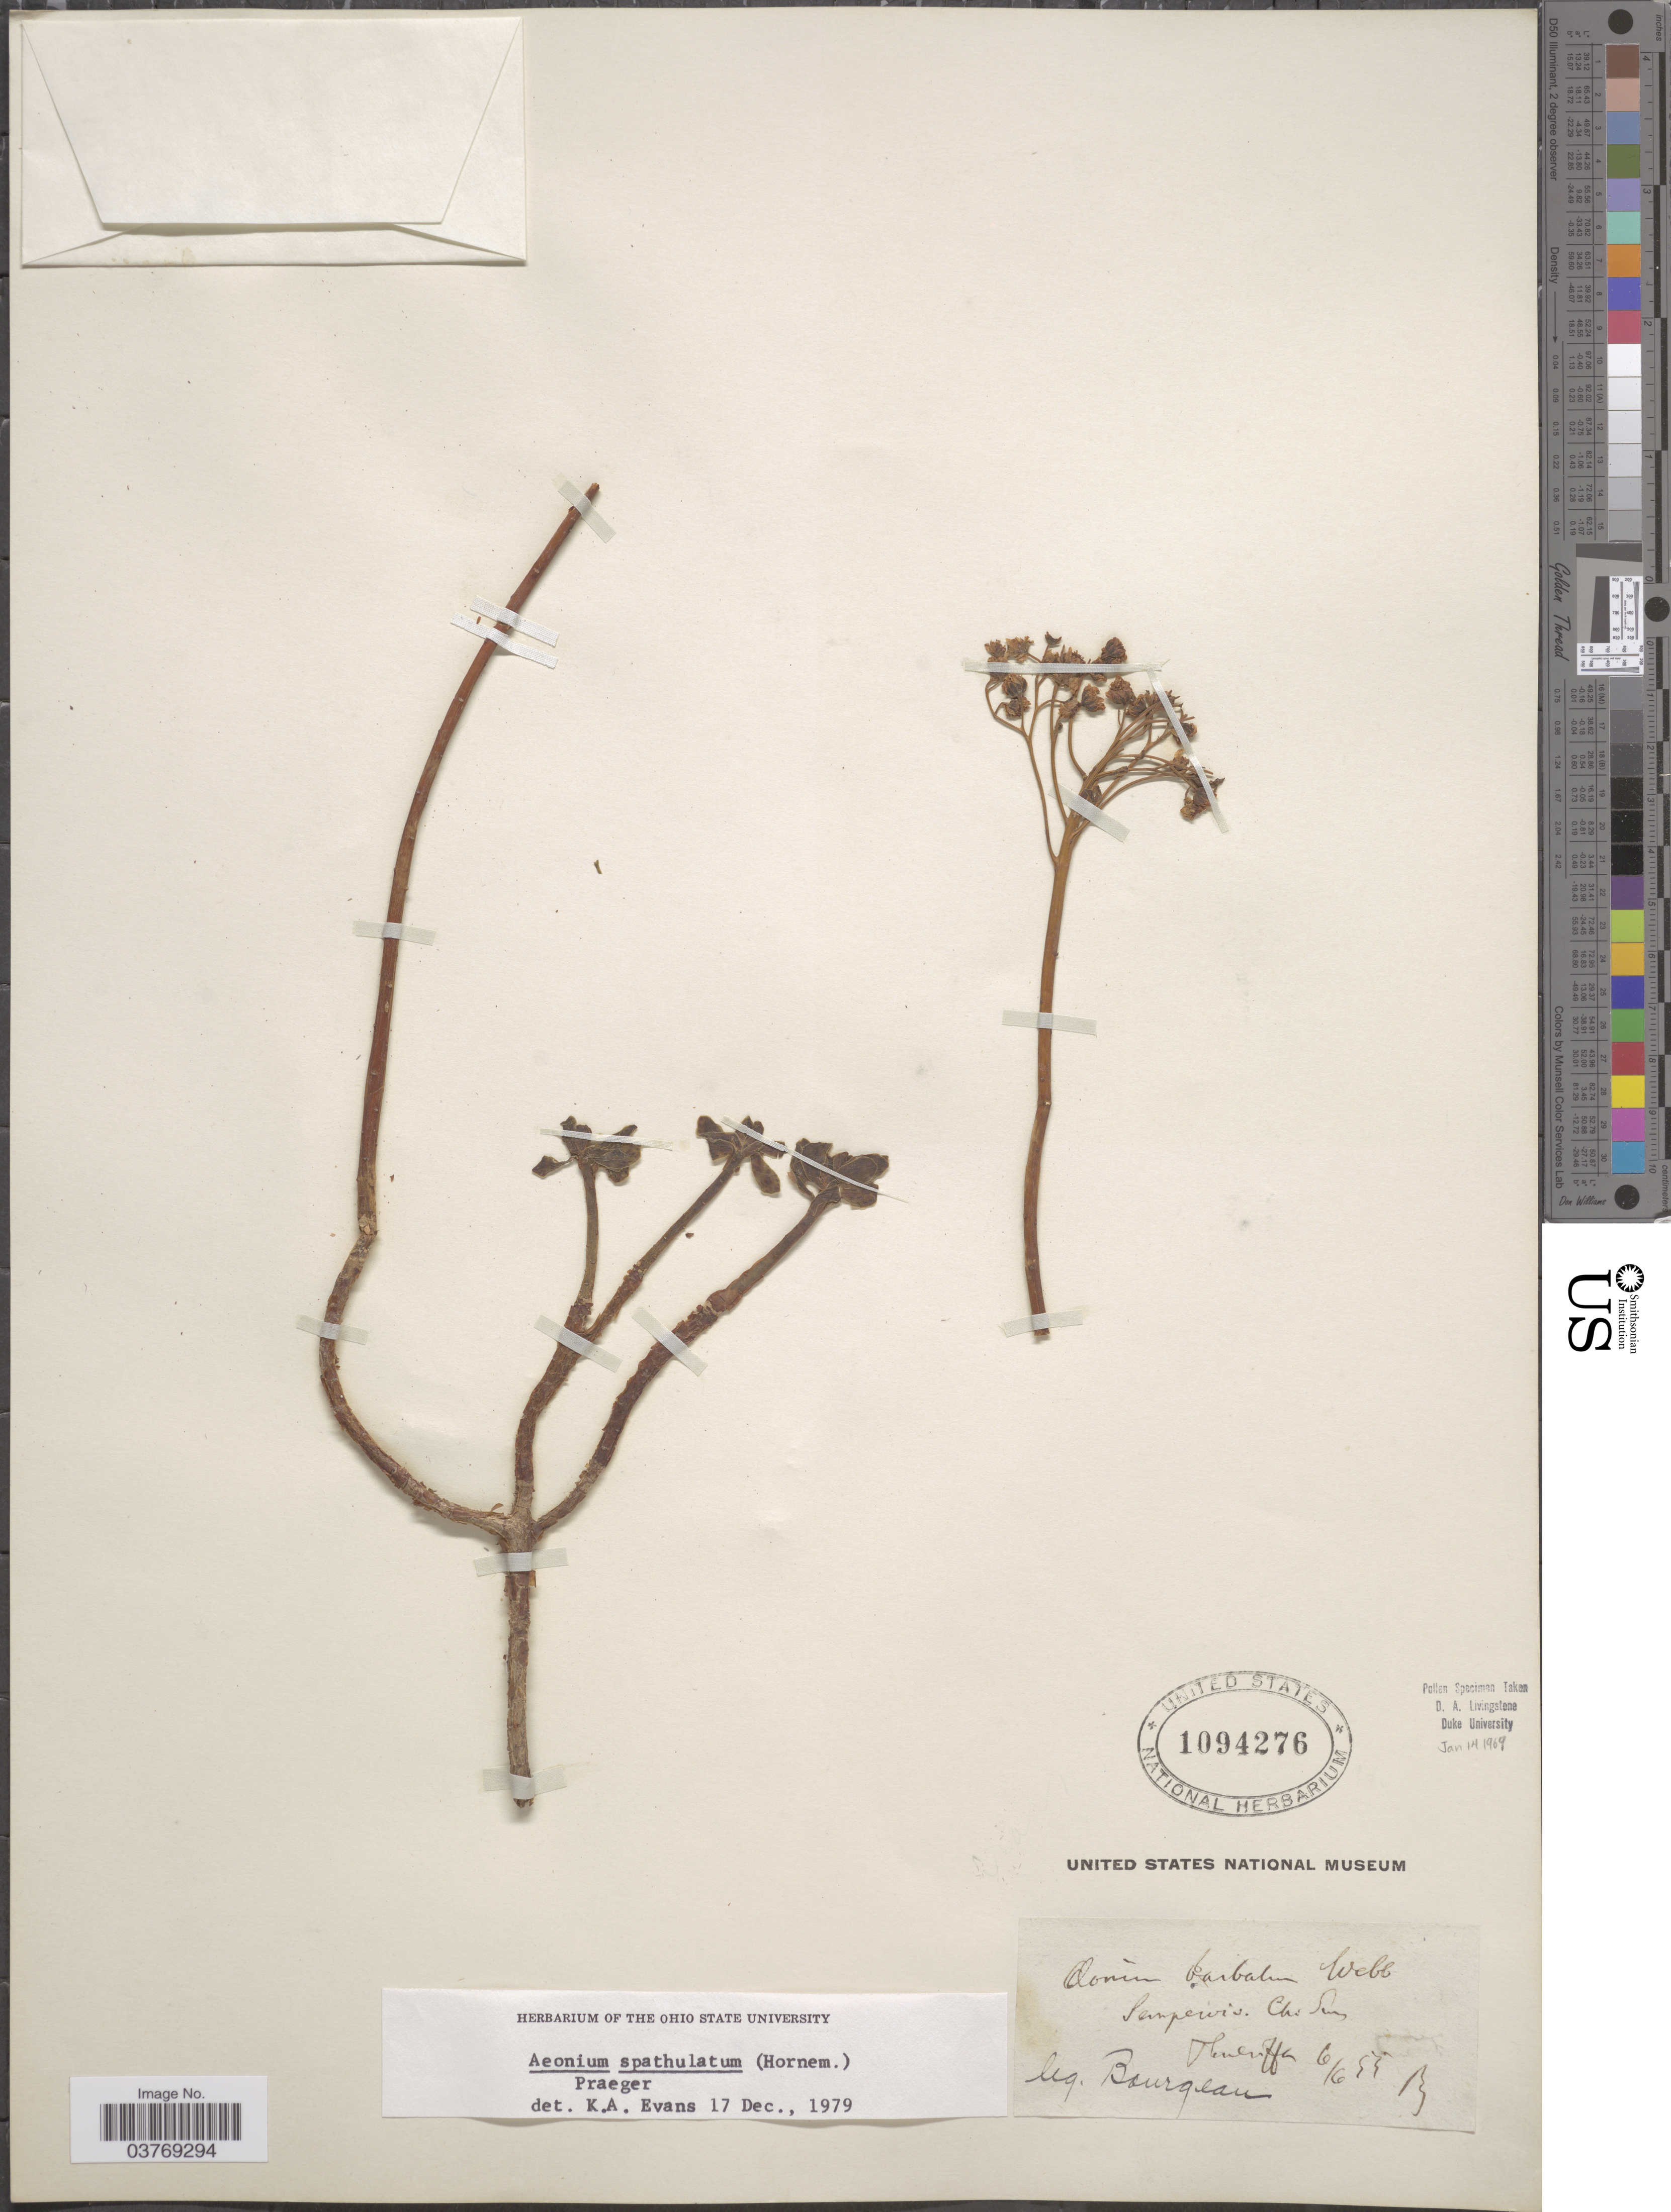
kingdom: Plantae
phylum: Tracheophyta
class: Magnoliopsida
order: Saxifragales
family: Crassulaceae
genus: Aeonium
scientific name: Aeonium spathulatum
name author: (Hornem.) Praeger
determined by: Evans, K.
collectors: -. Bourgeau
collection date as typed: Transcribed d/m/y: 6/6/55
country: Spain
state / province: Canarias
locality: Teneriffe.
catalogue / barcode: US 1094276